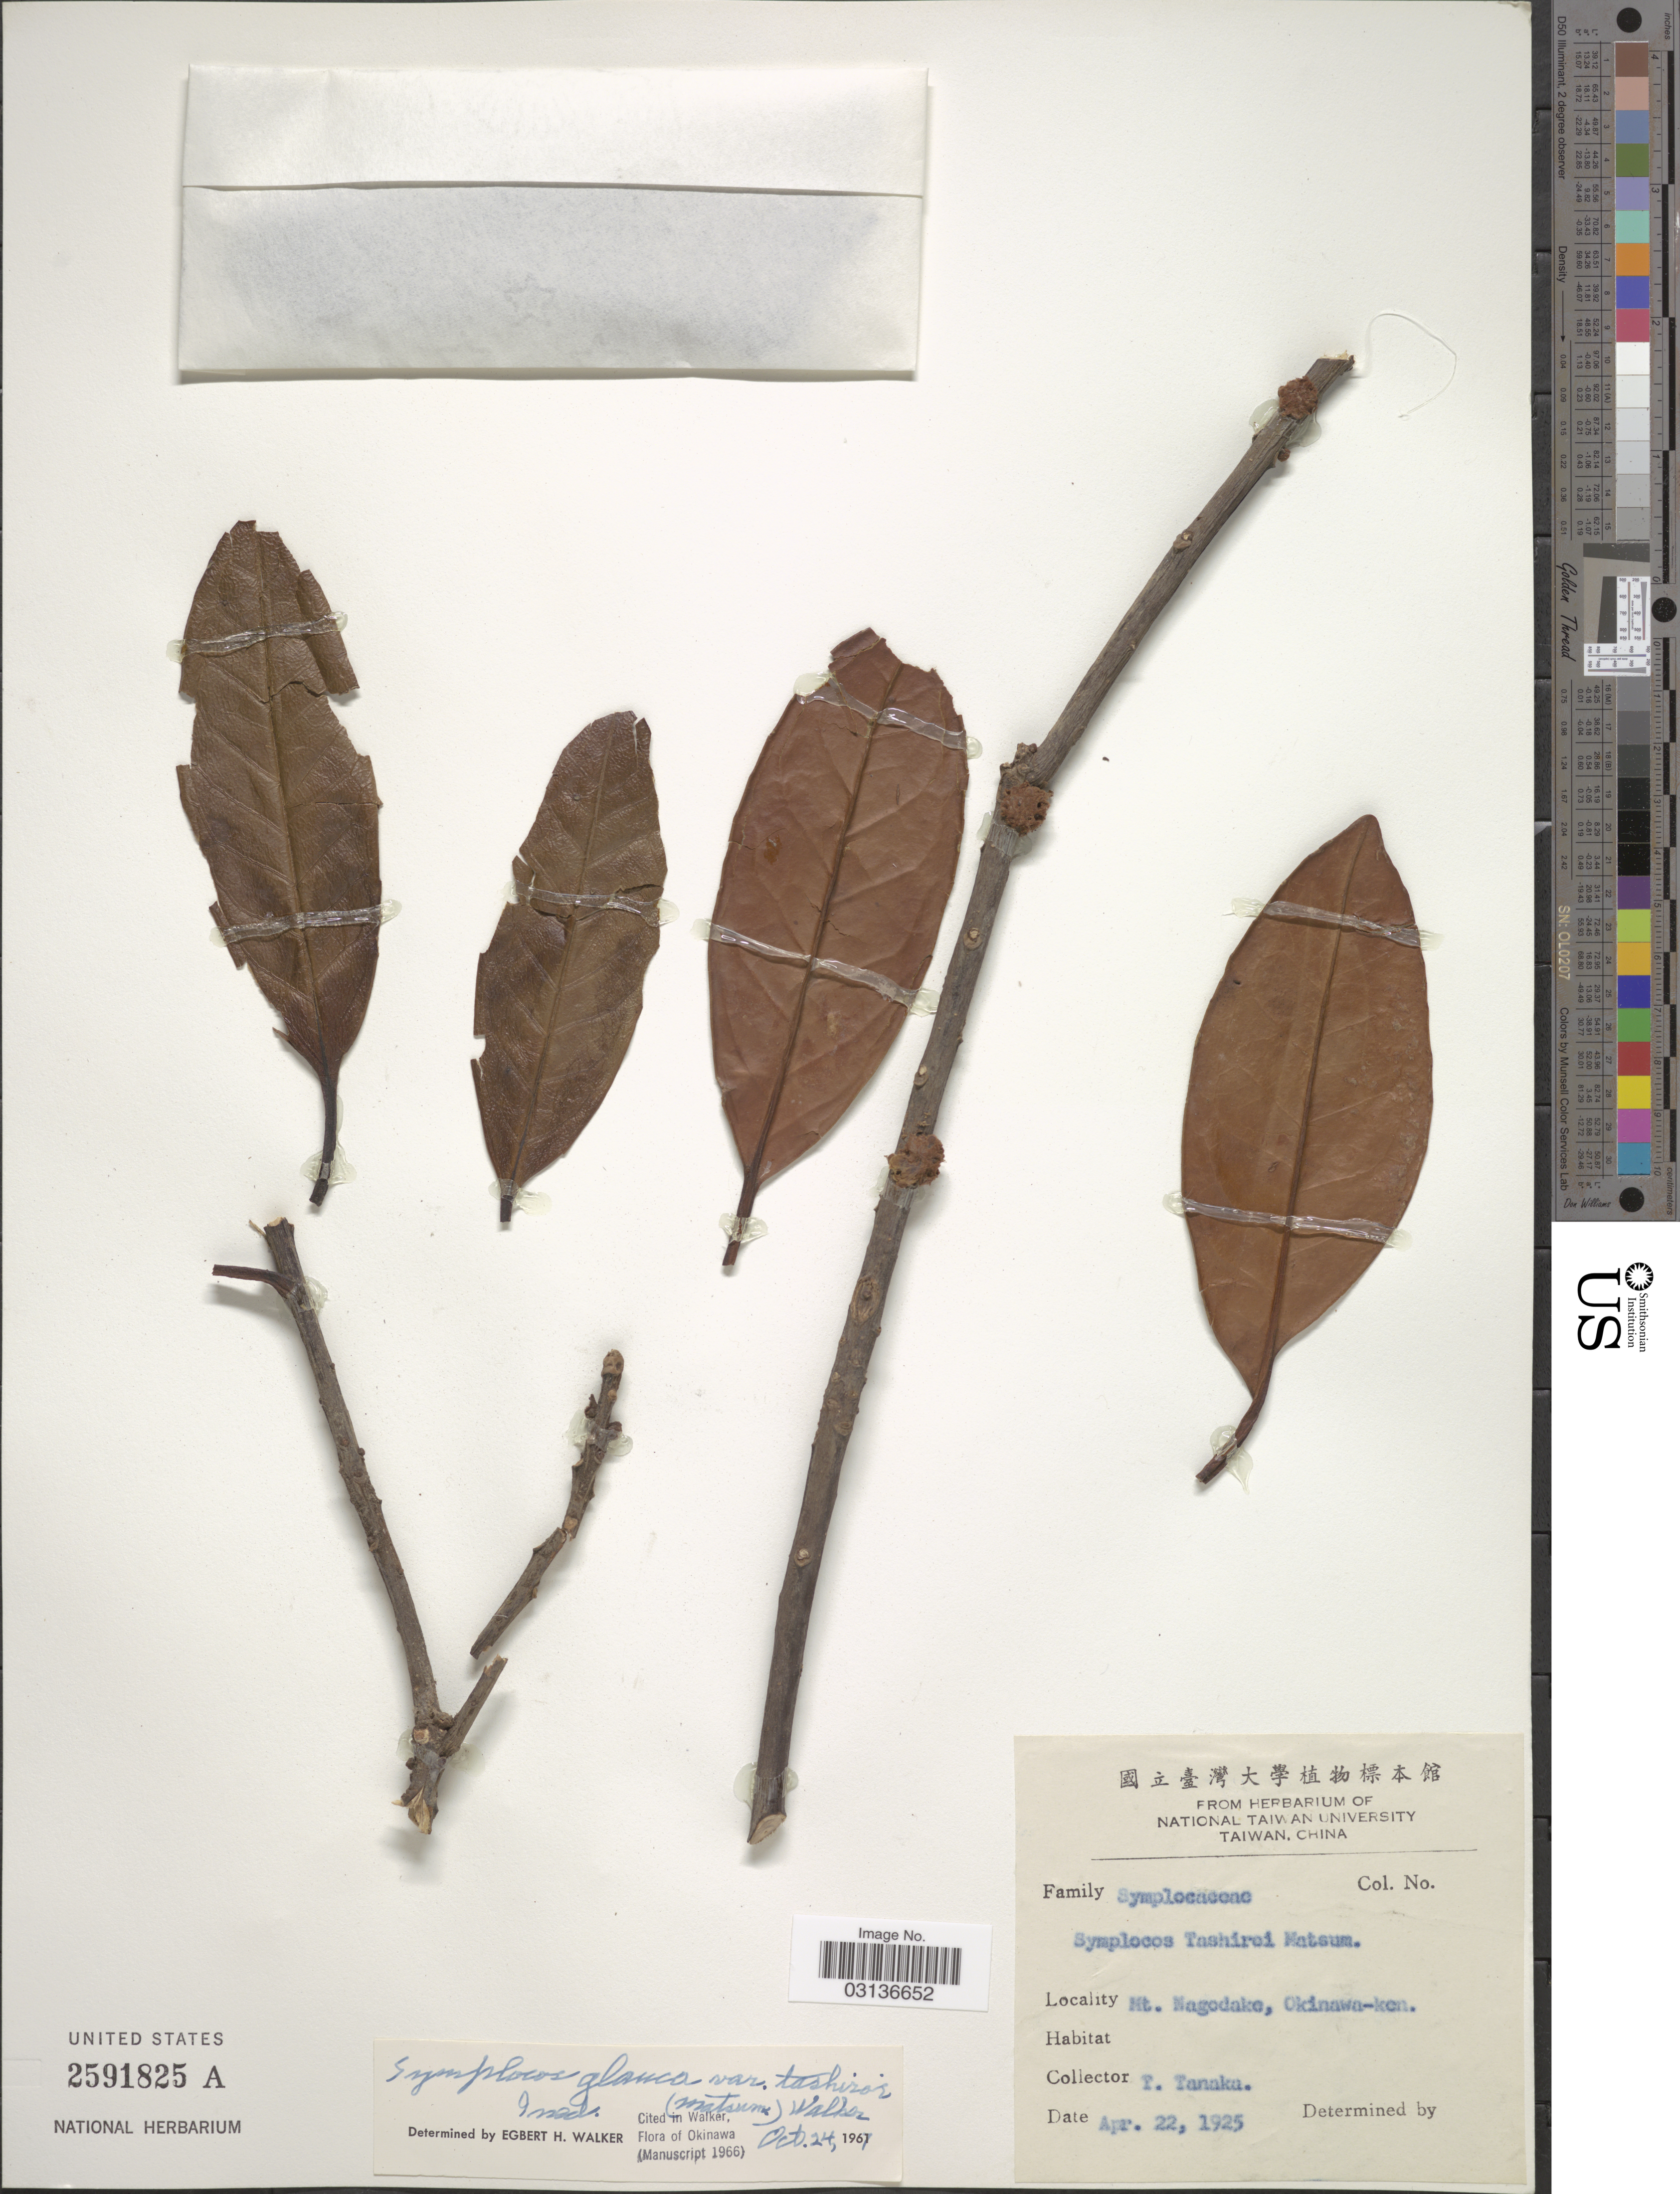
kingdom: Plantae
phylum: Tracheophyta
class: Magnoliopsida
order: Ericales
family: Symplocaceae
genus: Symplocos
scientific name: Symplocos glauca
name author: (Thunb.) Koidz.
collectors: T. Tanaka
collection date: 1925-04-22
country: Japan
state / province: Okinawa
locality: Mt. Nagodake, Okinawa-ken.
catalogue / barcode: US 2591825A